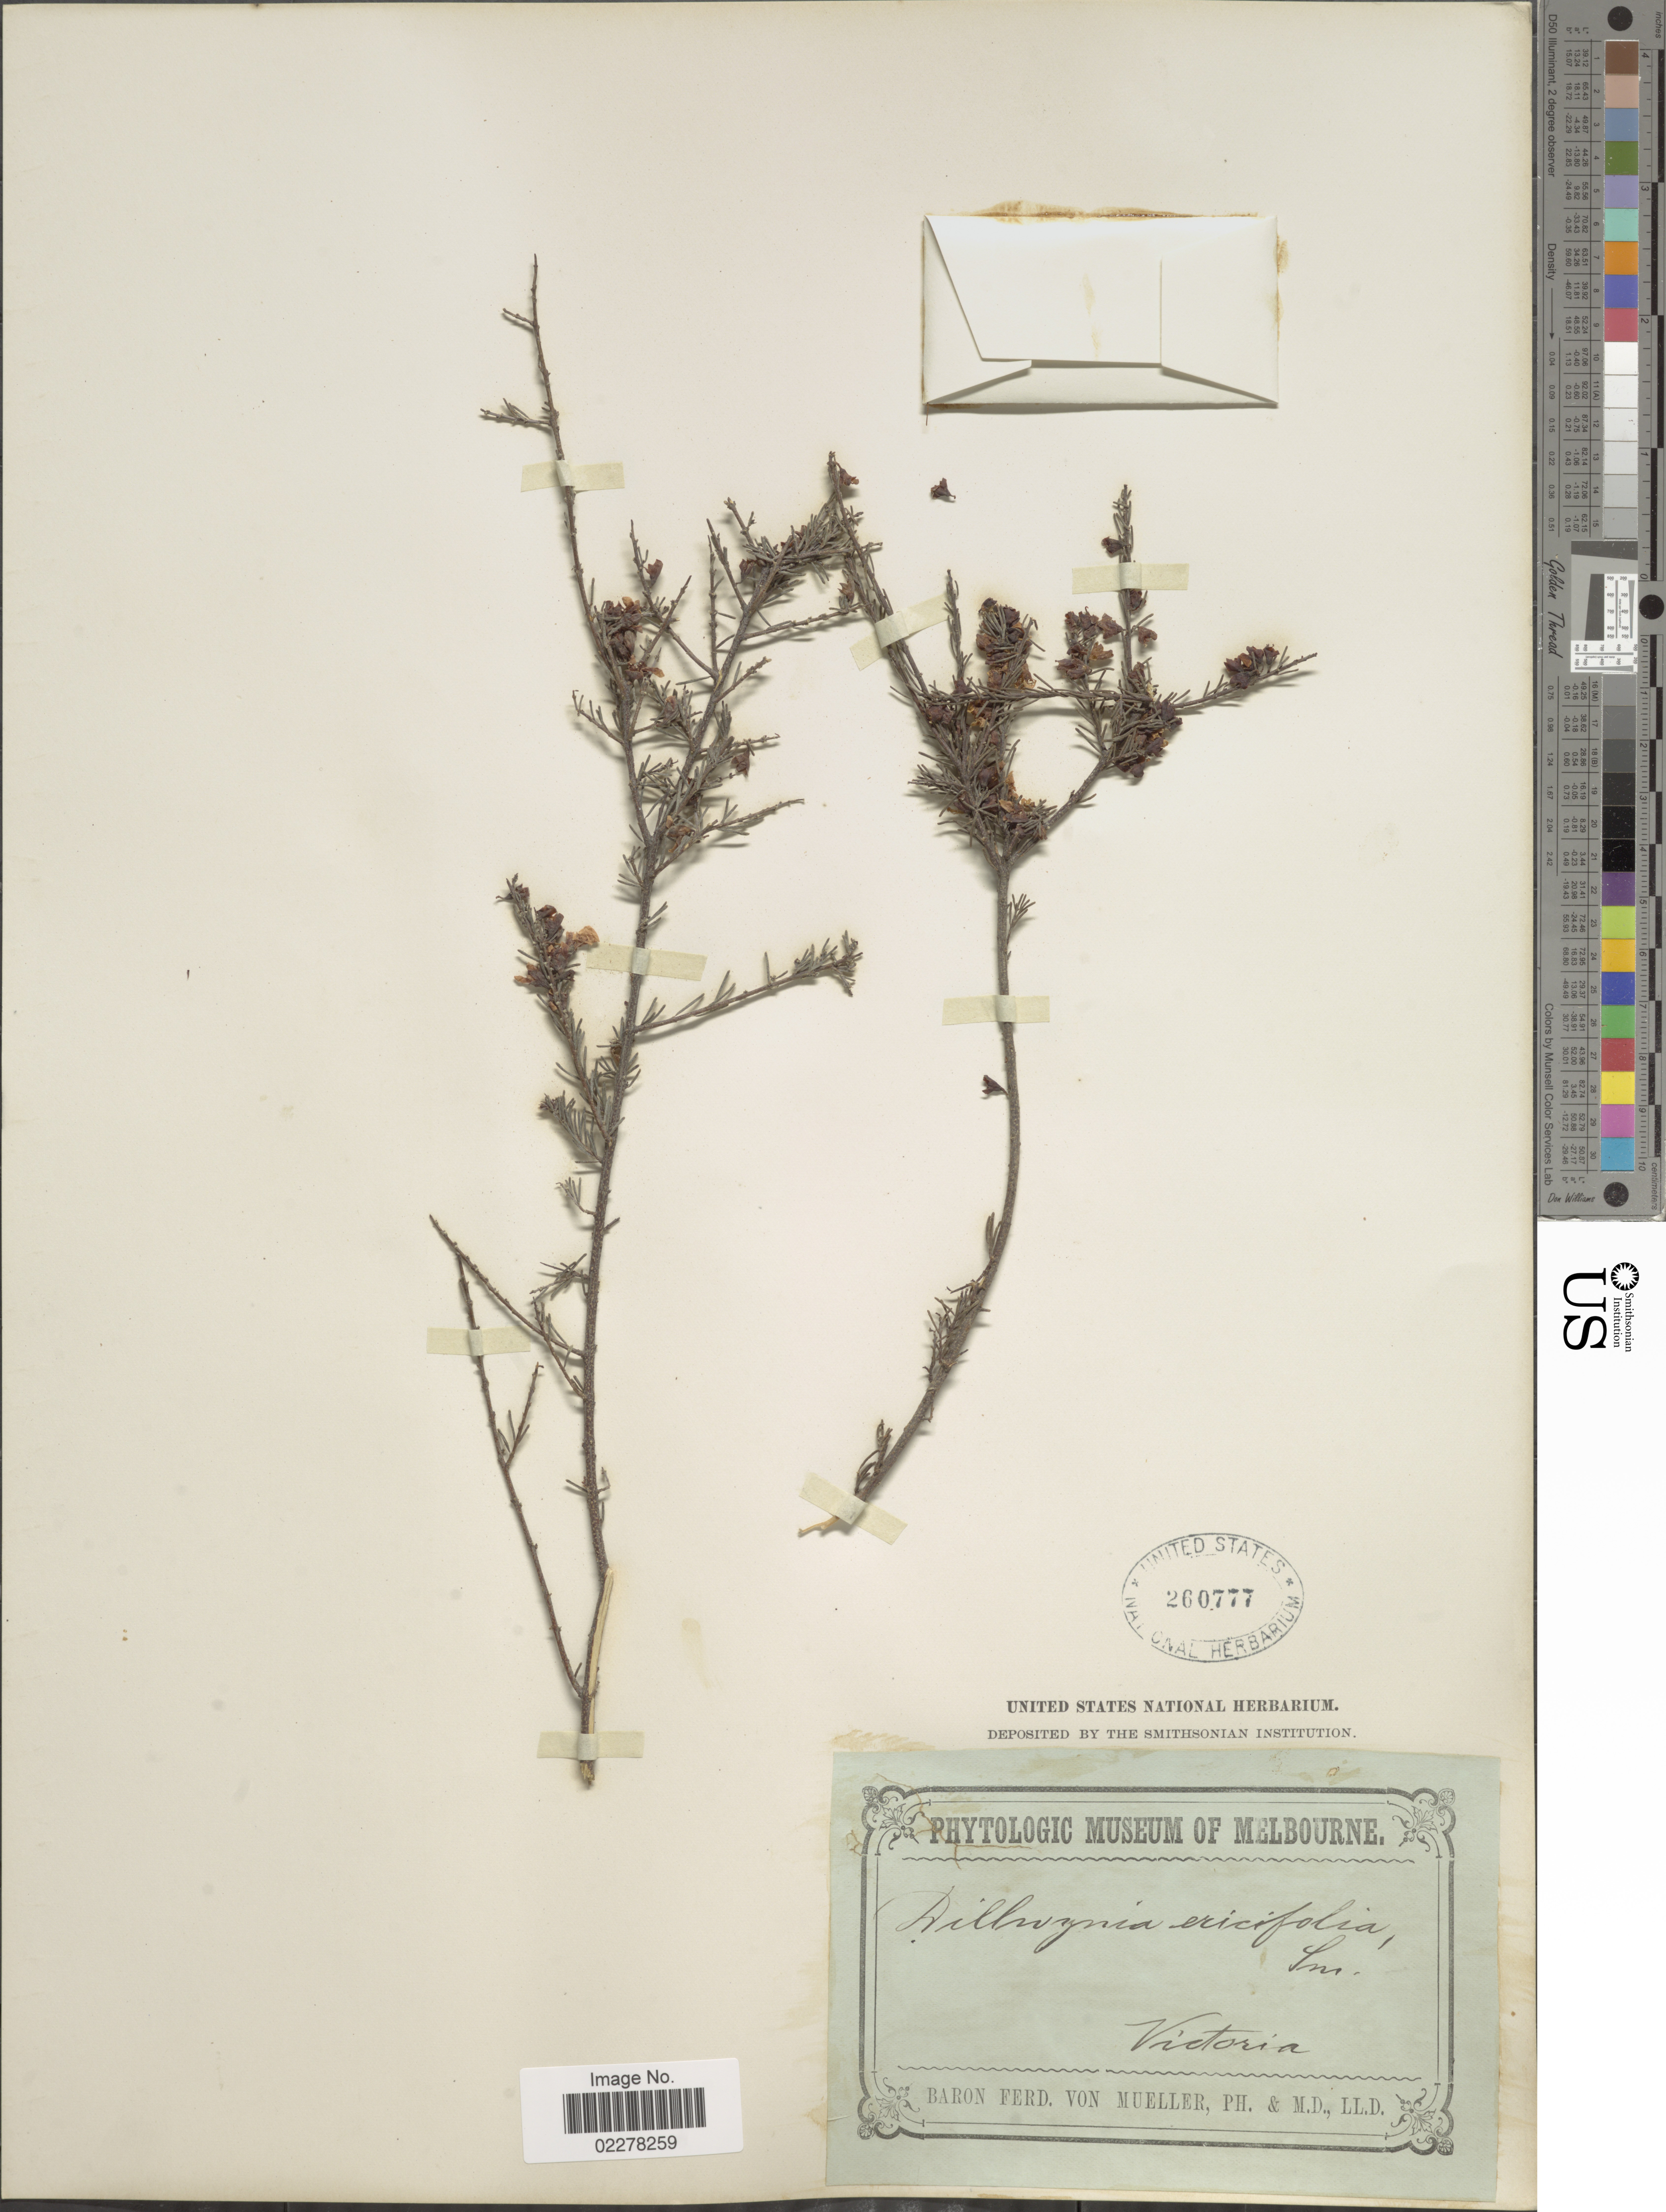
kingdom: Plantae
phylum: Tracheophyta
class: Magnoliopsida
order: Fabales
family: Fabaceae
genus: Dillwynia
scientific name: Dillwynia ericifolia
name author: Sm.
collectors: F. von Mueller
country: Australia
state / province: Victoria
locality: Victoria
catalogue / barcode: US 260777